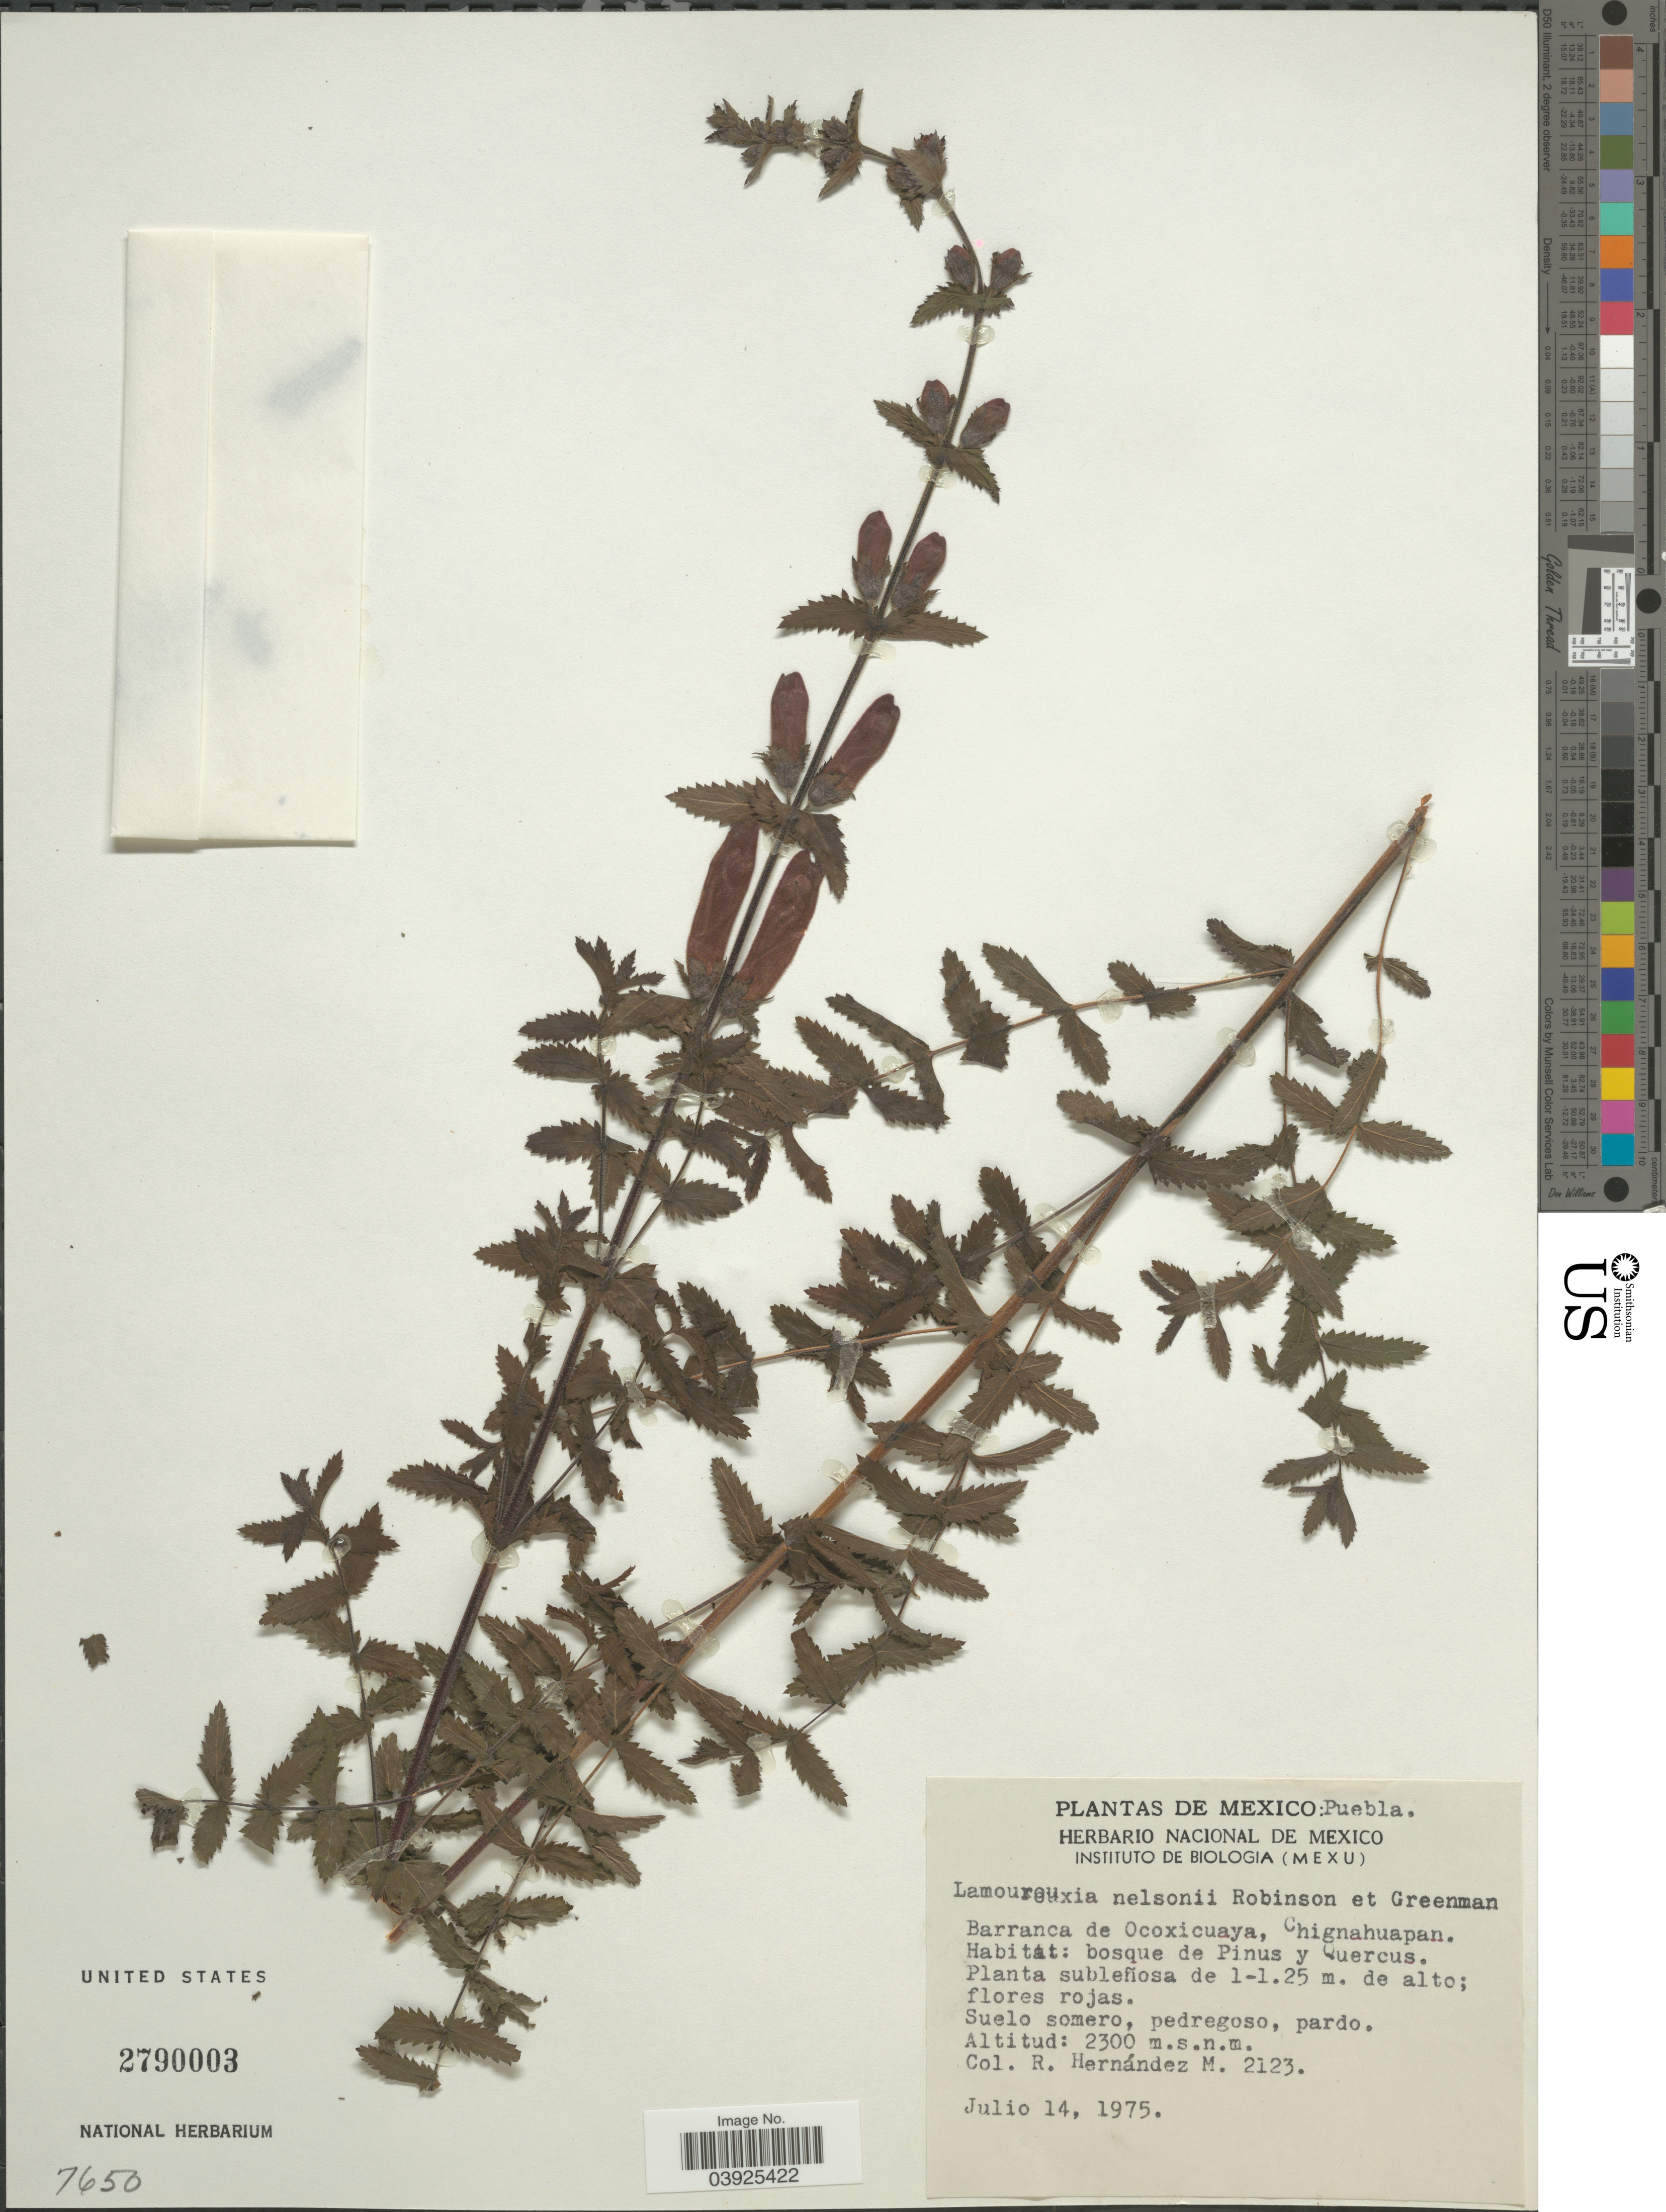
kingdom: Plantae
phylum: Tracheophyta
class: Magnoliopsida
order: Lamiales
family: Orobanchaceae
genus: Lamourouxia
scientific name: Lamourouxia nelsonii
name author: B.L. Rob. & Greenm.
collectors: R. Hernández M.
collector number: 2123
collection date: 1975-07-14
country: Mexico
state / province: Puebla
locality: Barranca de Ocoxicuaya, Chignahuapan.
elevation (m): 2300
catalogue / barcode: US 2790003